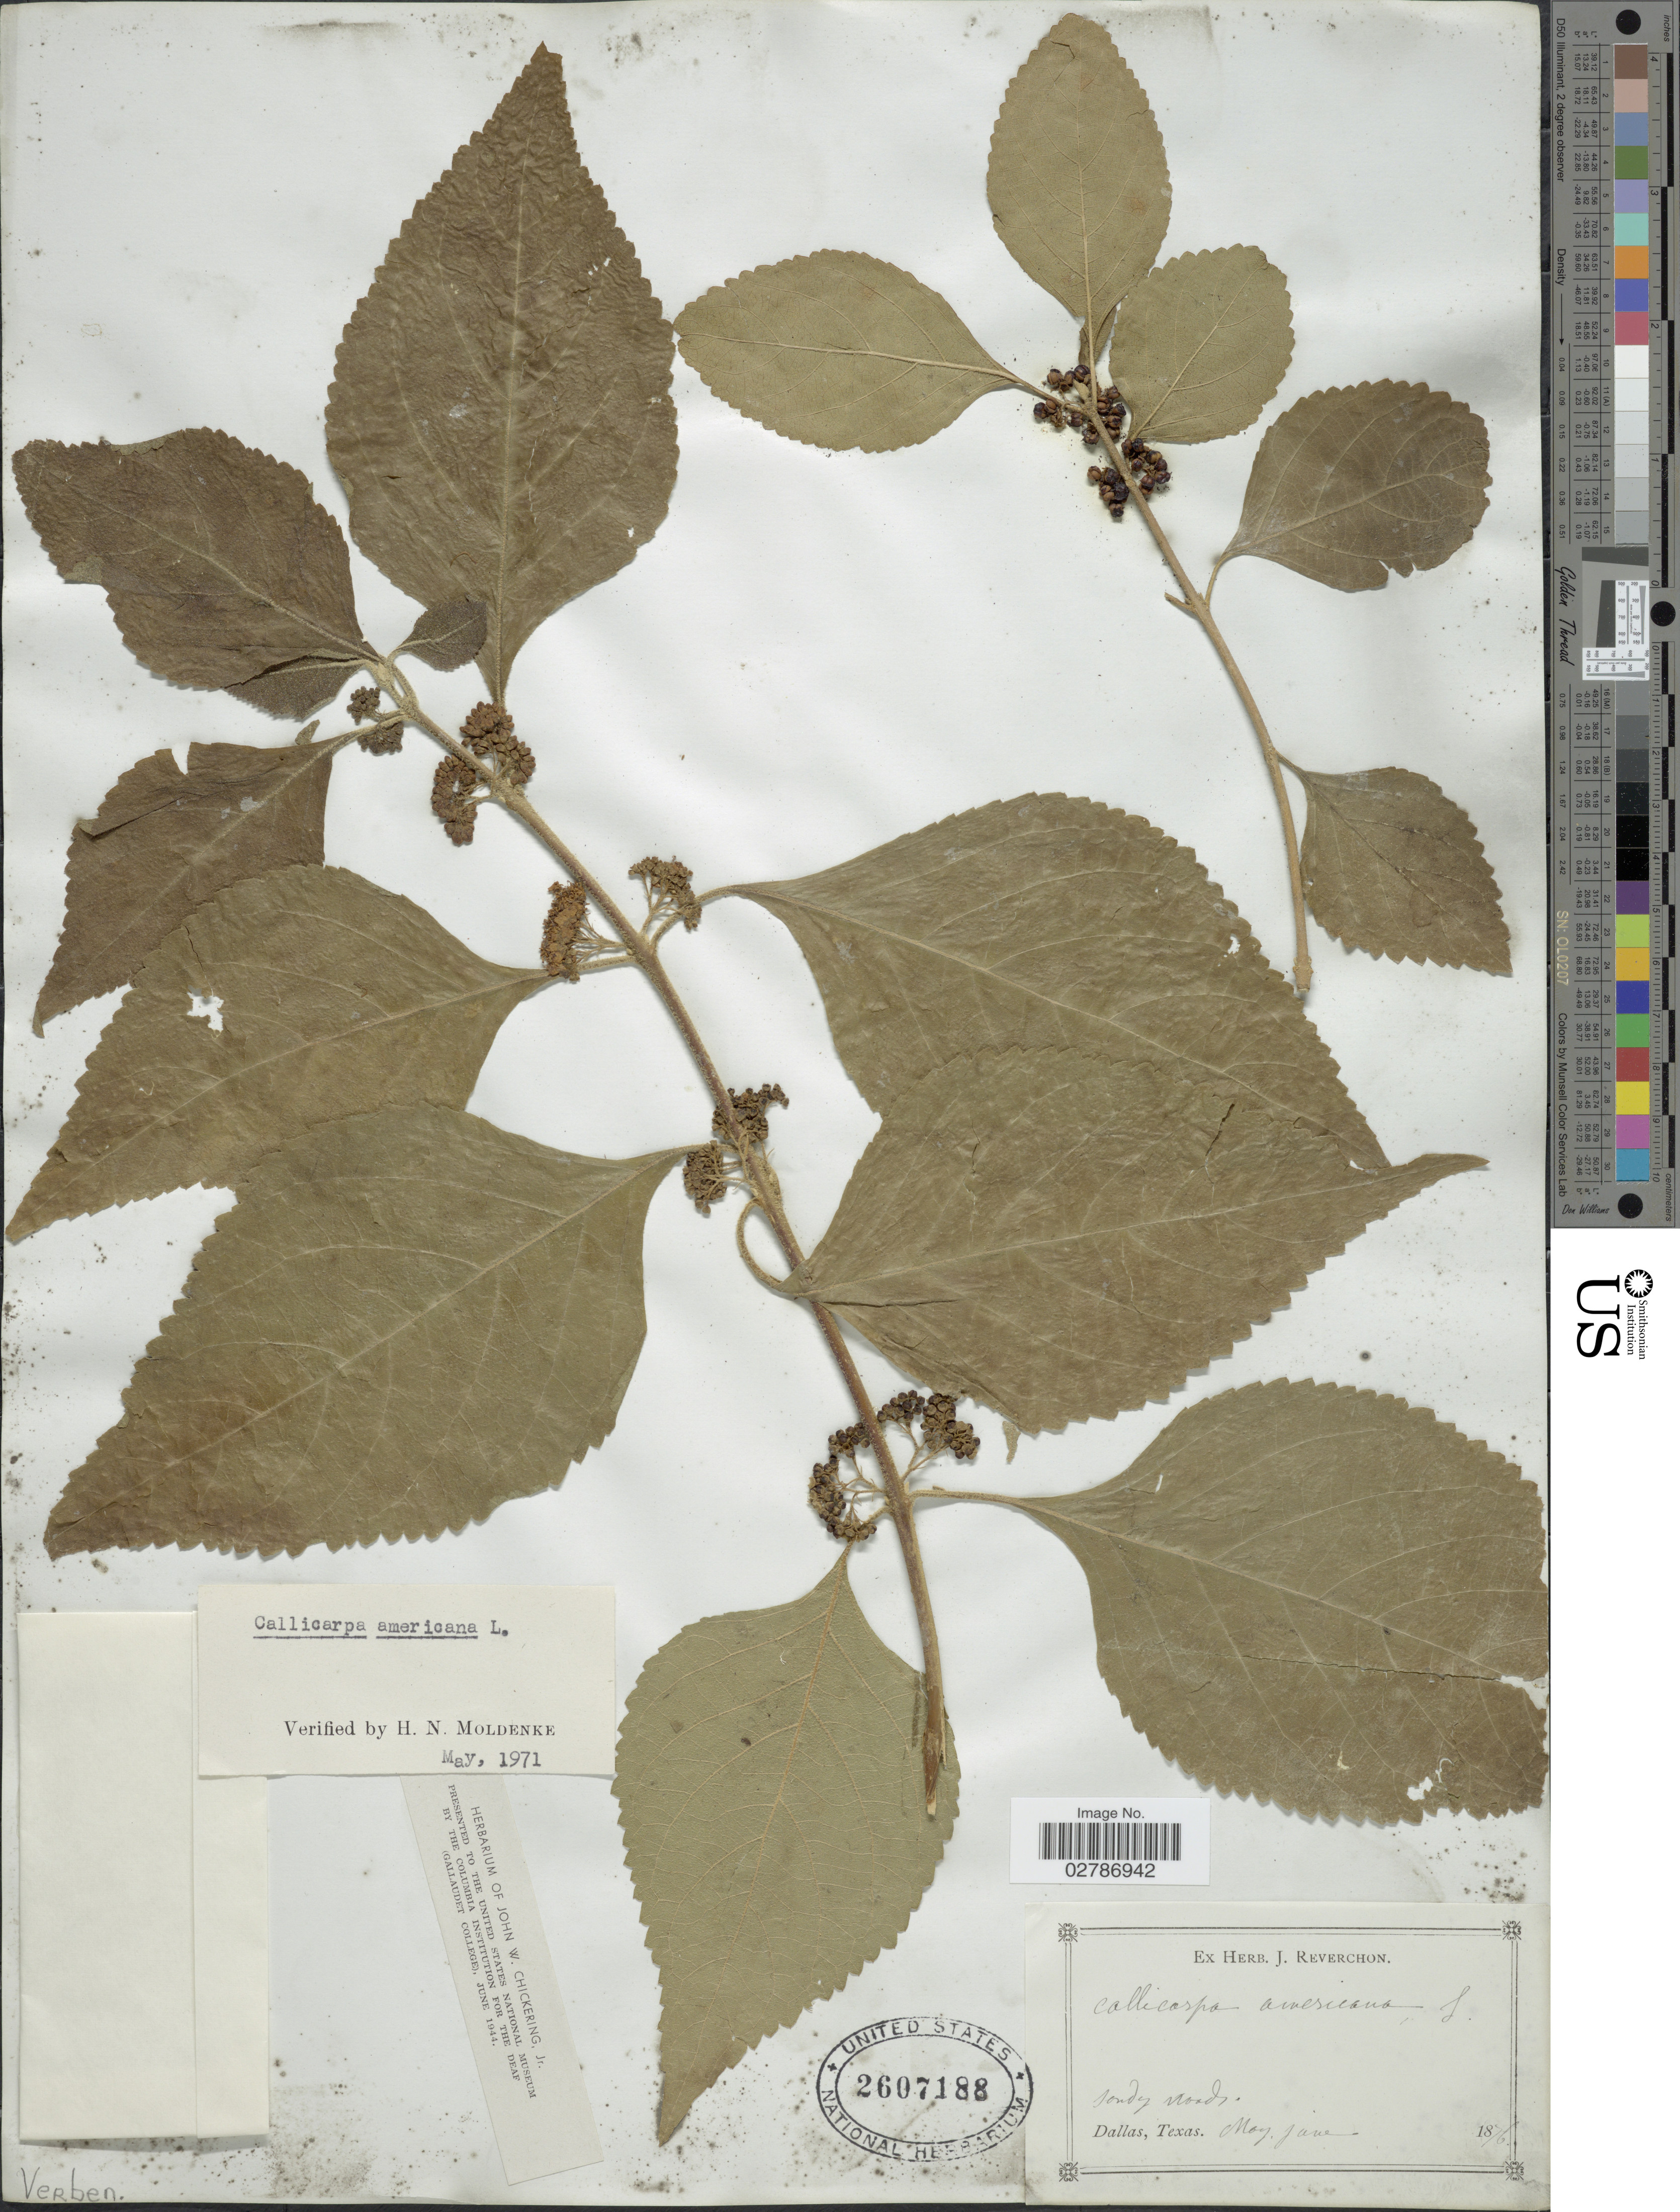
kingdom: Plantae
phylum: Tracheophyta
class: Magnoliopsida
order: Lamiales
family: Lamiaceae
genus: Callicarpa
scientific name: Callicarpa americana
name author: L.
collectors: ex herb. J. Reverchon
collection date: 1876-05/1876-06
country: United States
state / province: Texas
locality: Dallas.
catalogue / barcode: US 2607188